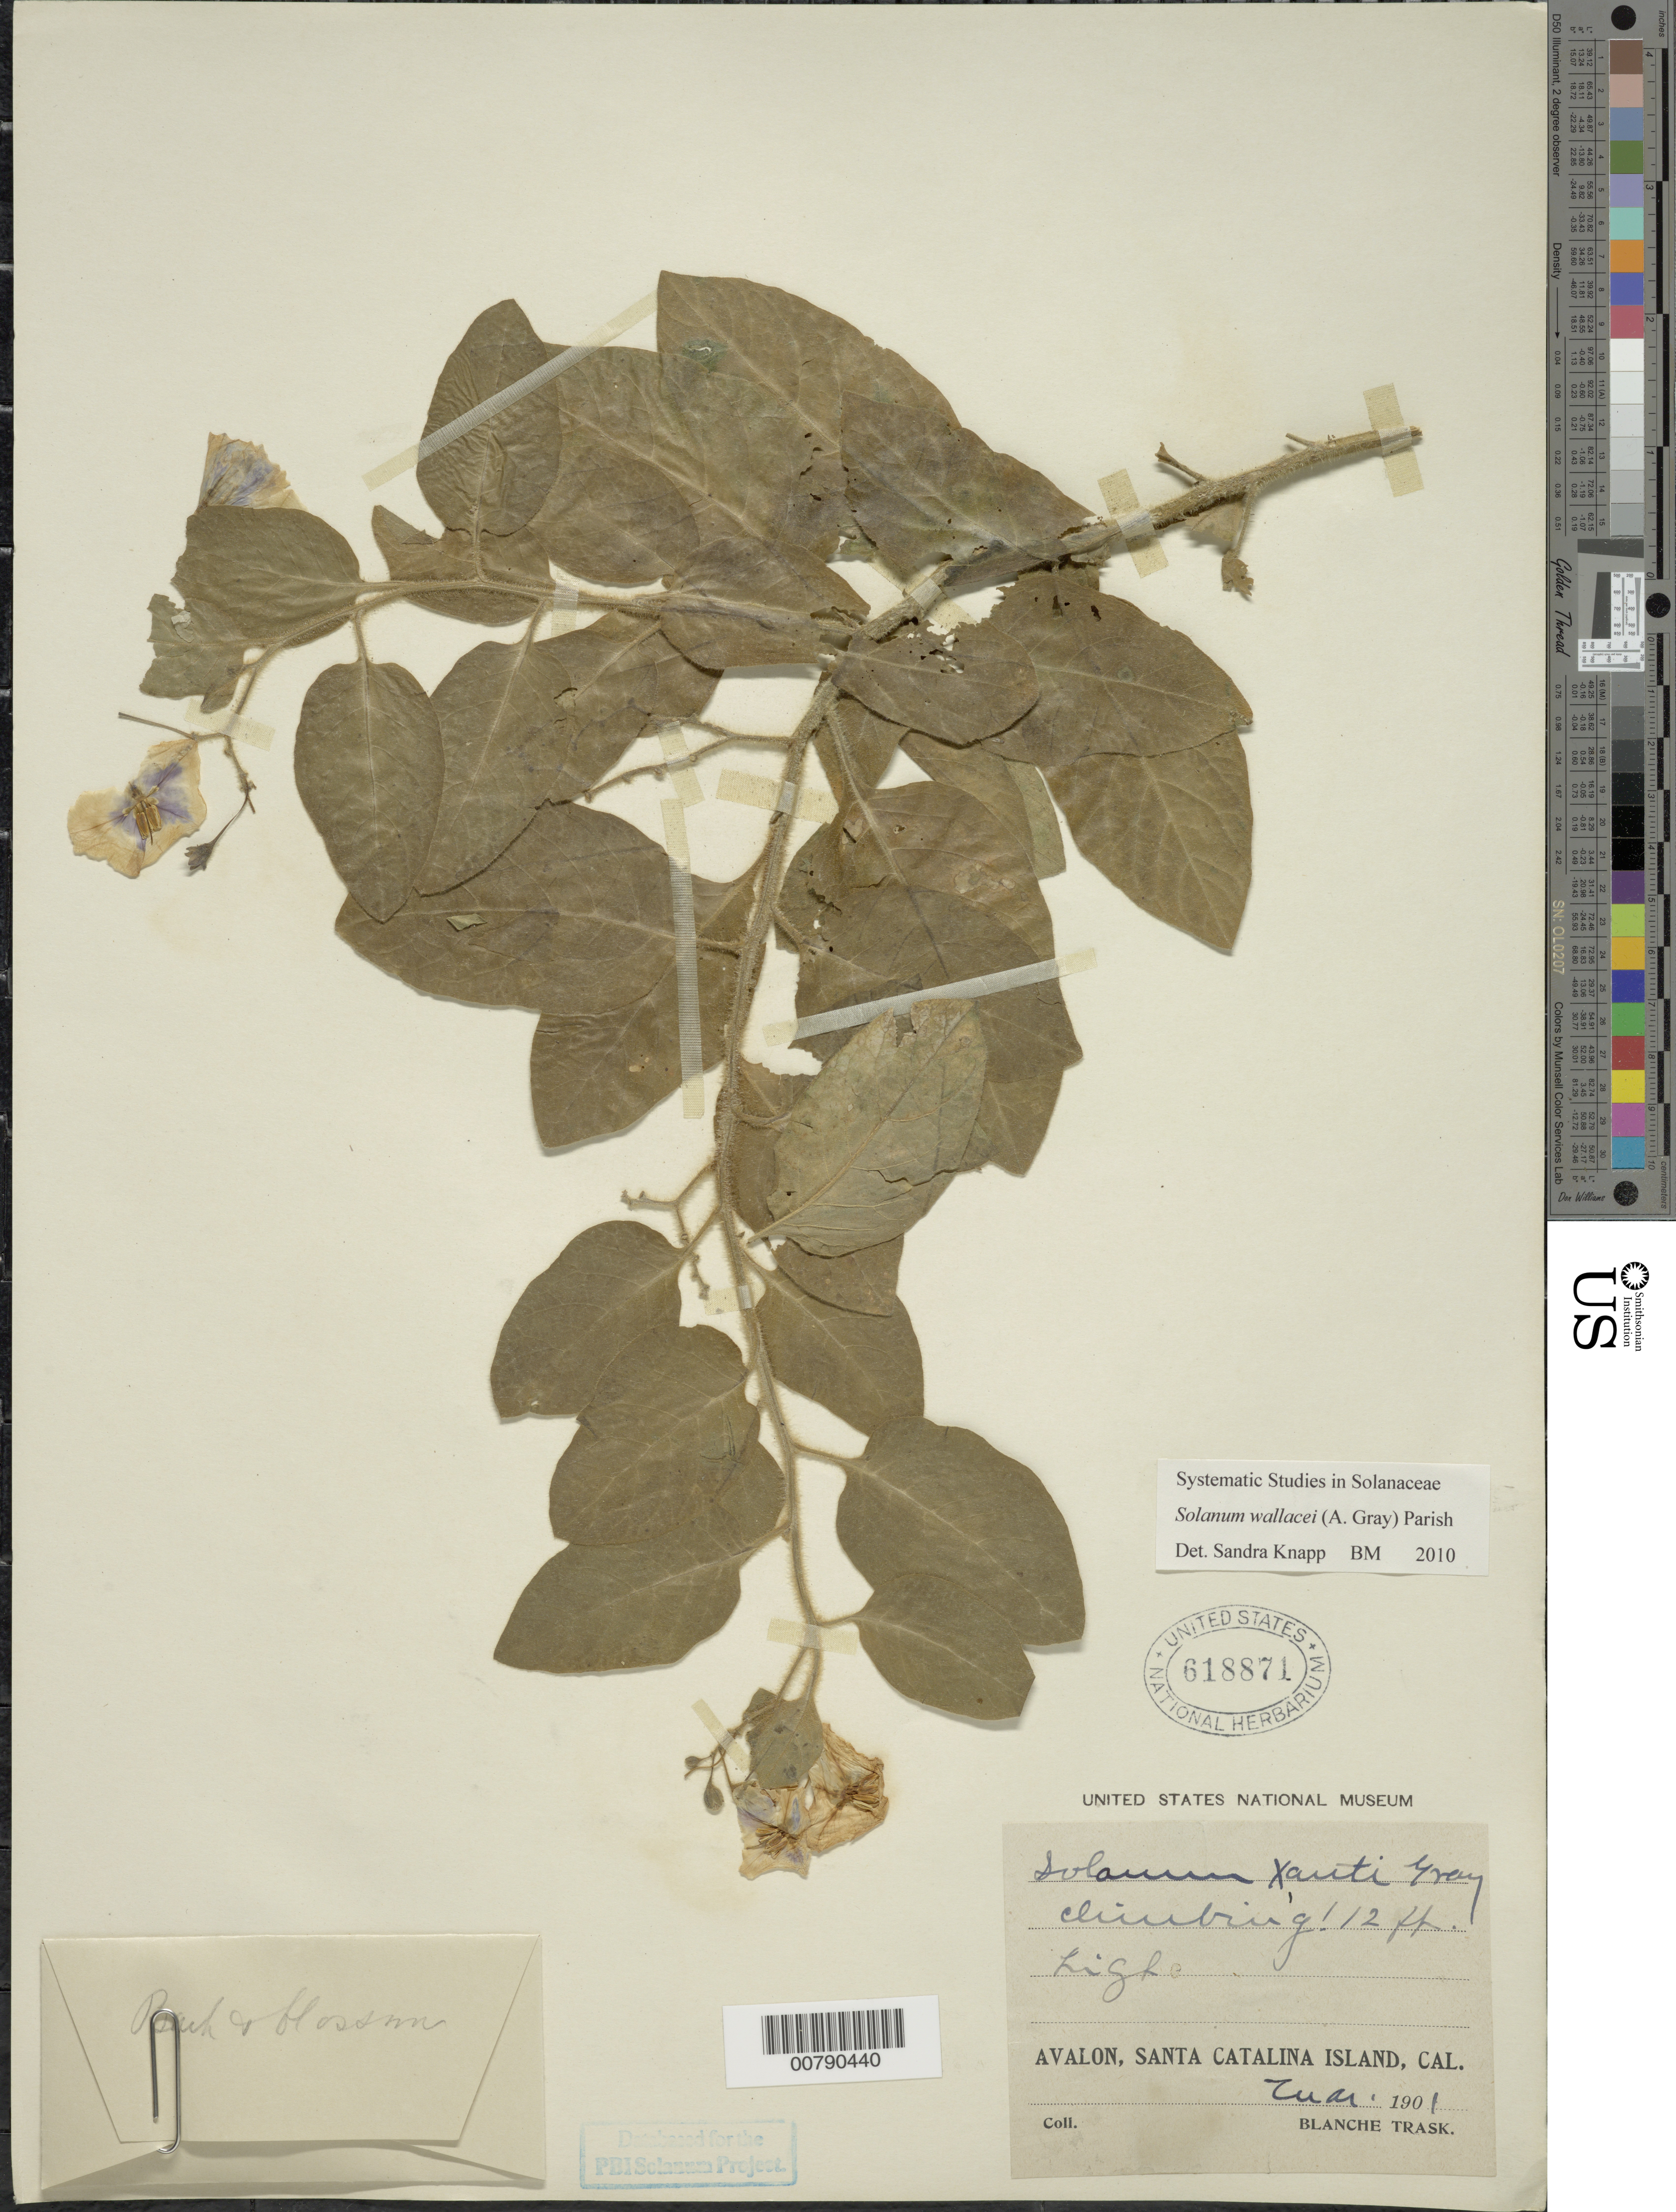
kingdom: Plantae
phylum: Tracheophyta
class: Magnoliopsida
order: Solanales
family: Solanaceae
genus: Solanum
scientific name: Solanum wallacei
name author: (A. Gray) Parish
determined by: Knapp, S. D.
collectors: B. Trask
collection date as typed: Mar 1901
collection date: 1901-03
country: United States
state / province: California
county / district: Los Angeles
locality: Avalon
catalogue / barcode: US 618871